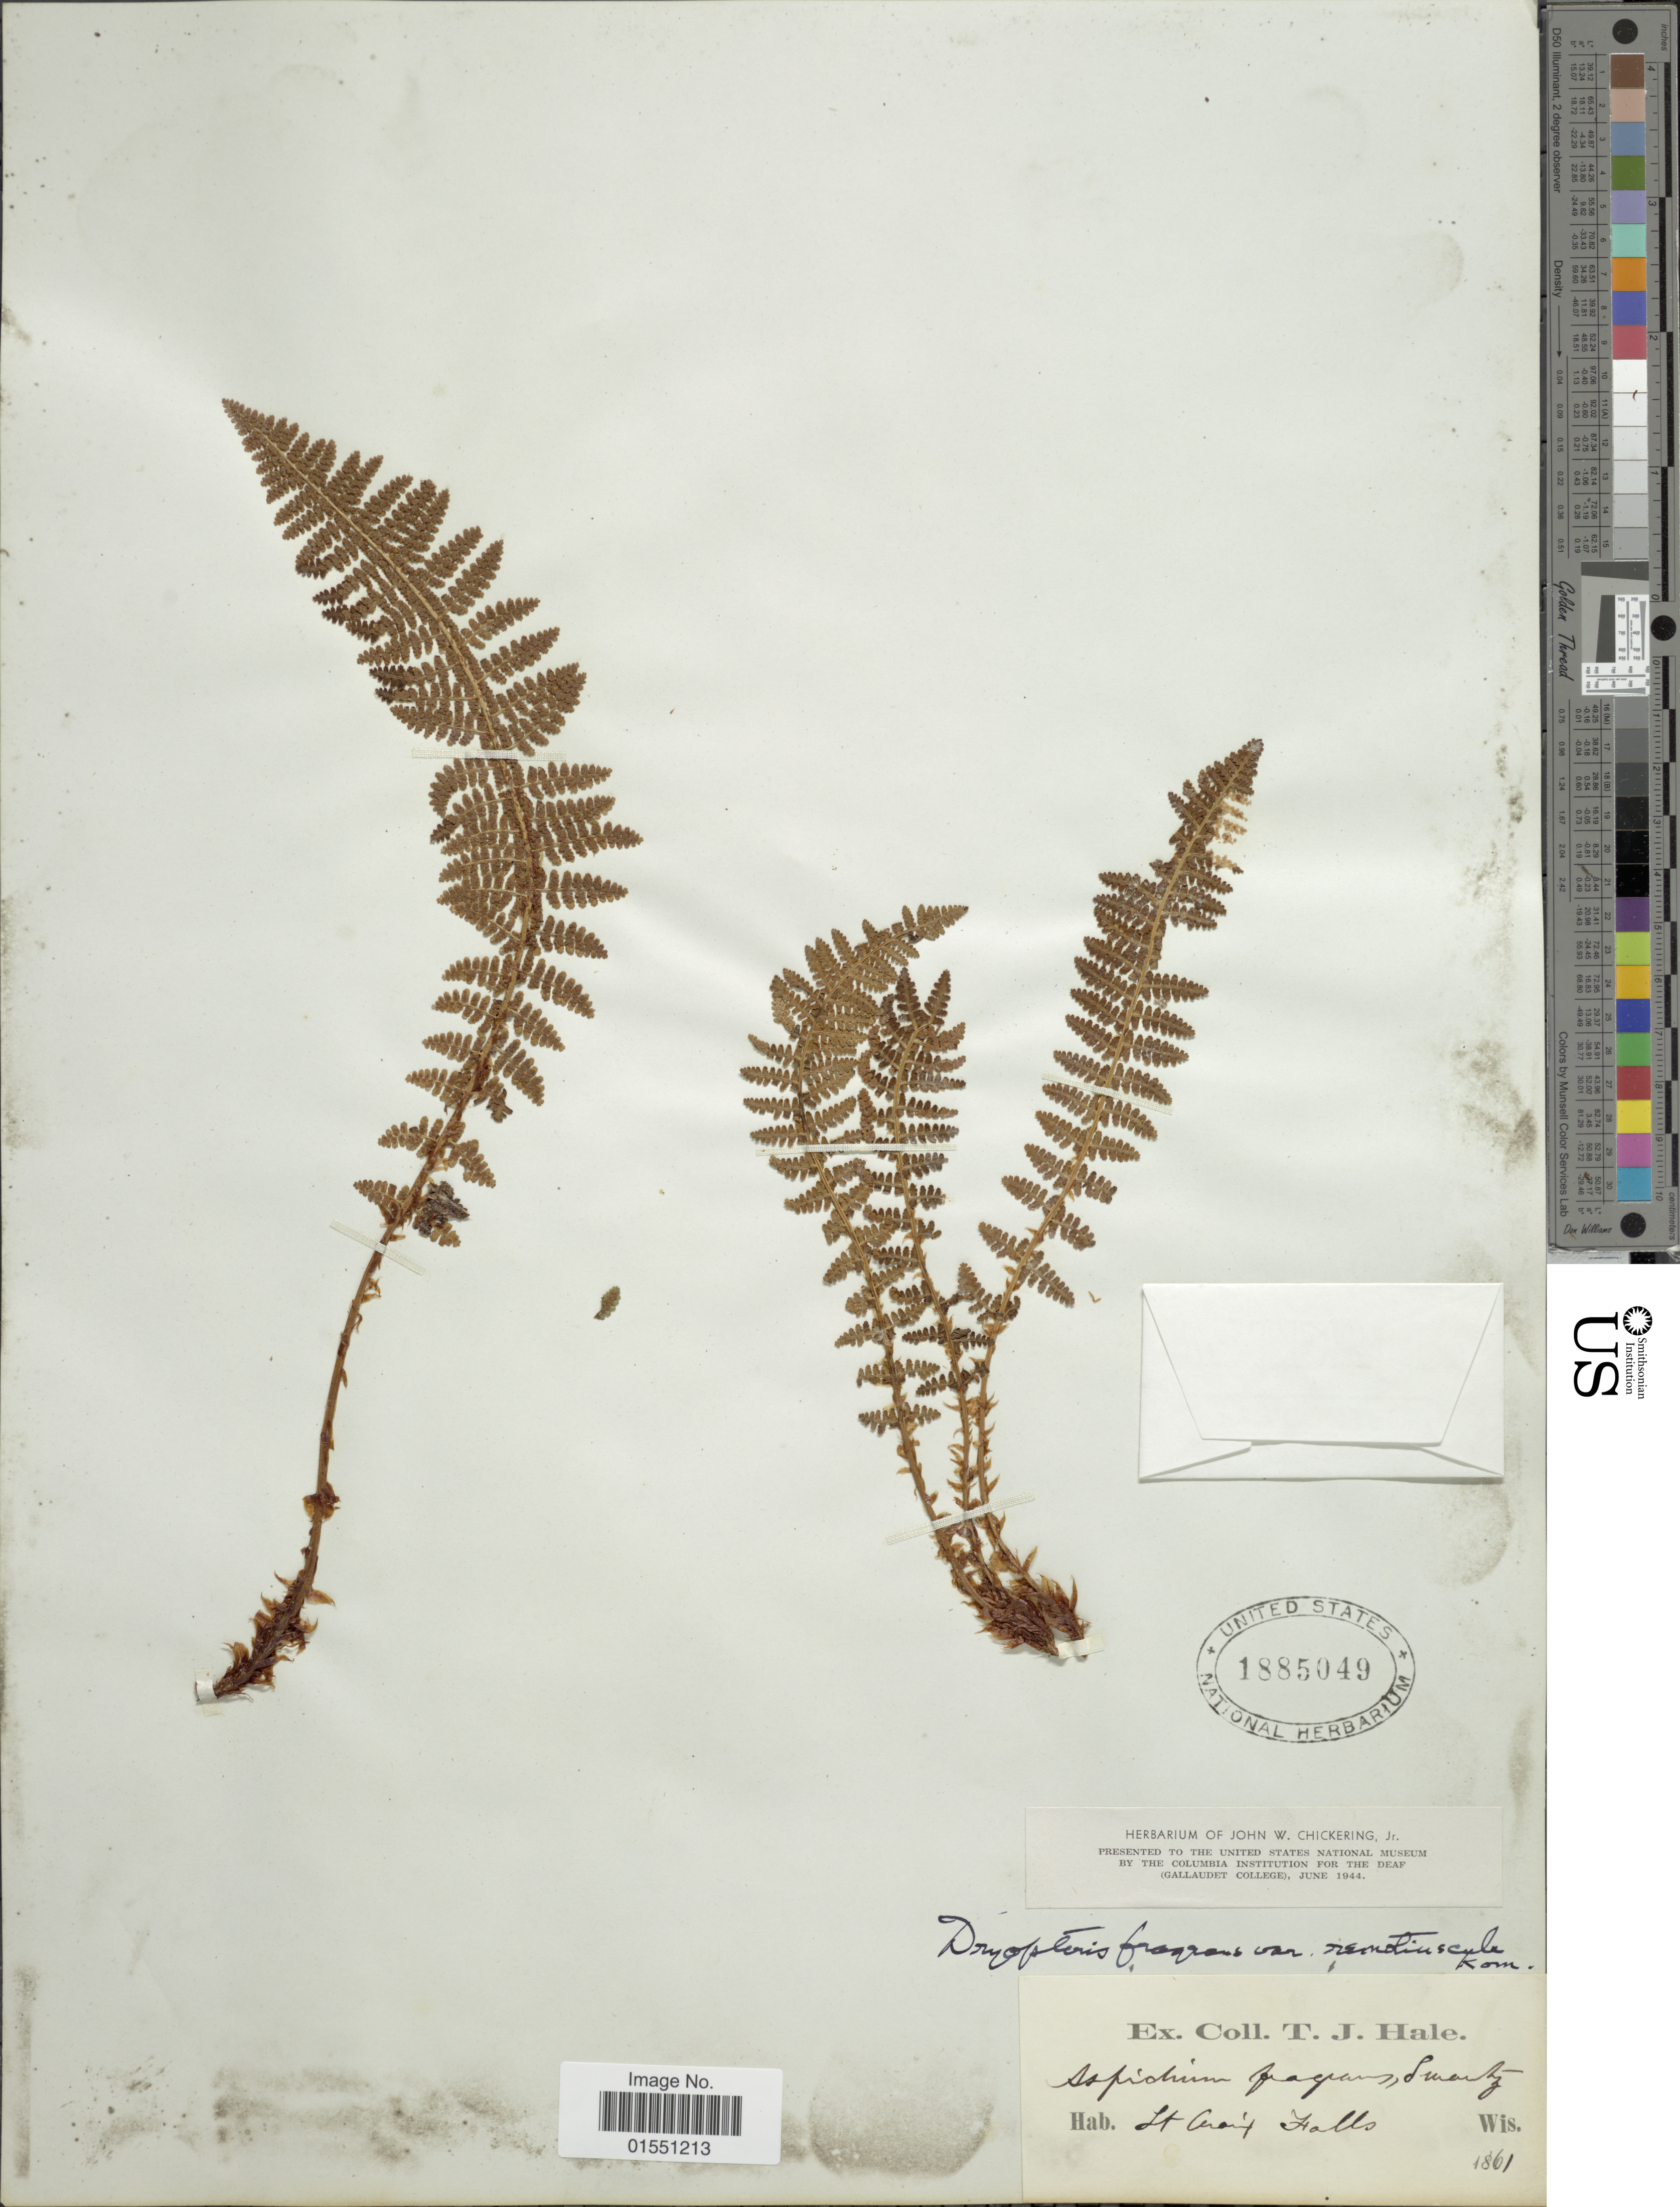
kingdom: Plantae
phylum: Tracheophyta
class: Polypodiopsida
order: Polypodiales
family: Dryopteridaceae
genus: Dryopteris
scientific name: Dryopteris fragrans var. hookeriana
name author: A. Prince ex Weath.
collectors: T. Hale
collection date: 1861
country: United States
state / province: Wisconsin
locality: St. Croix Falls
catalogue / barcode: US 1885049